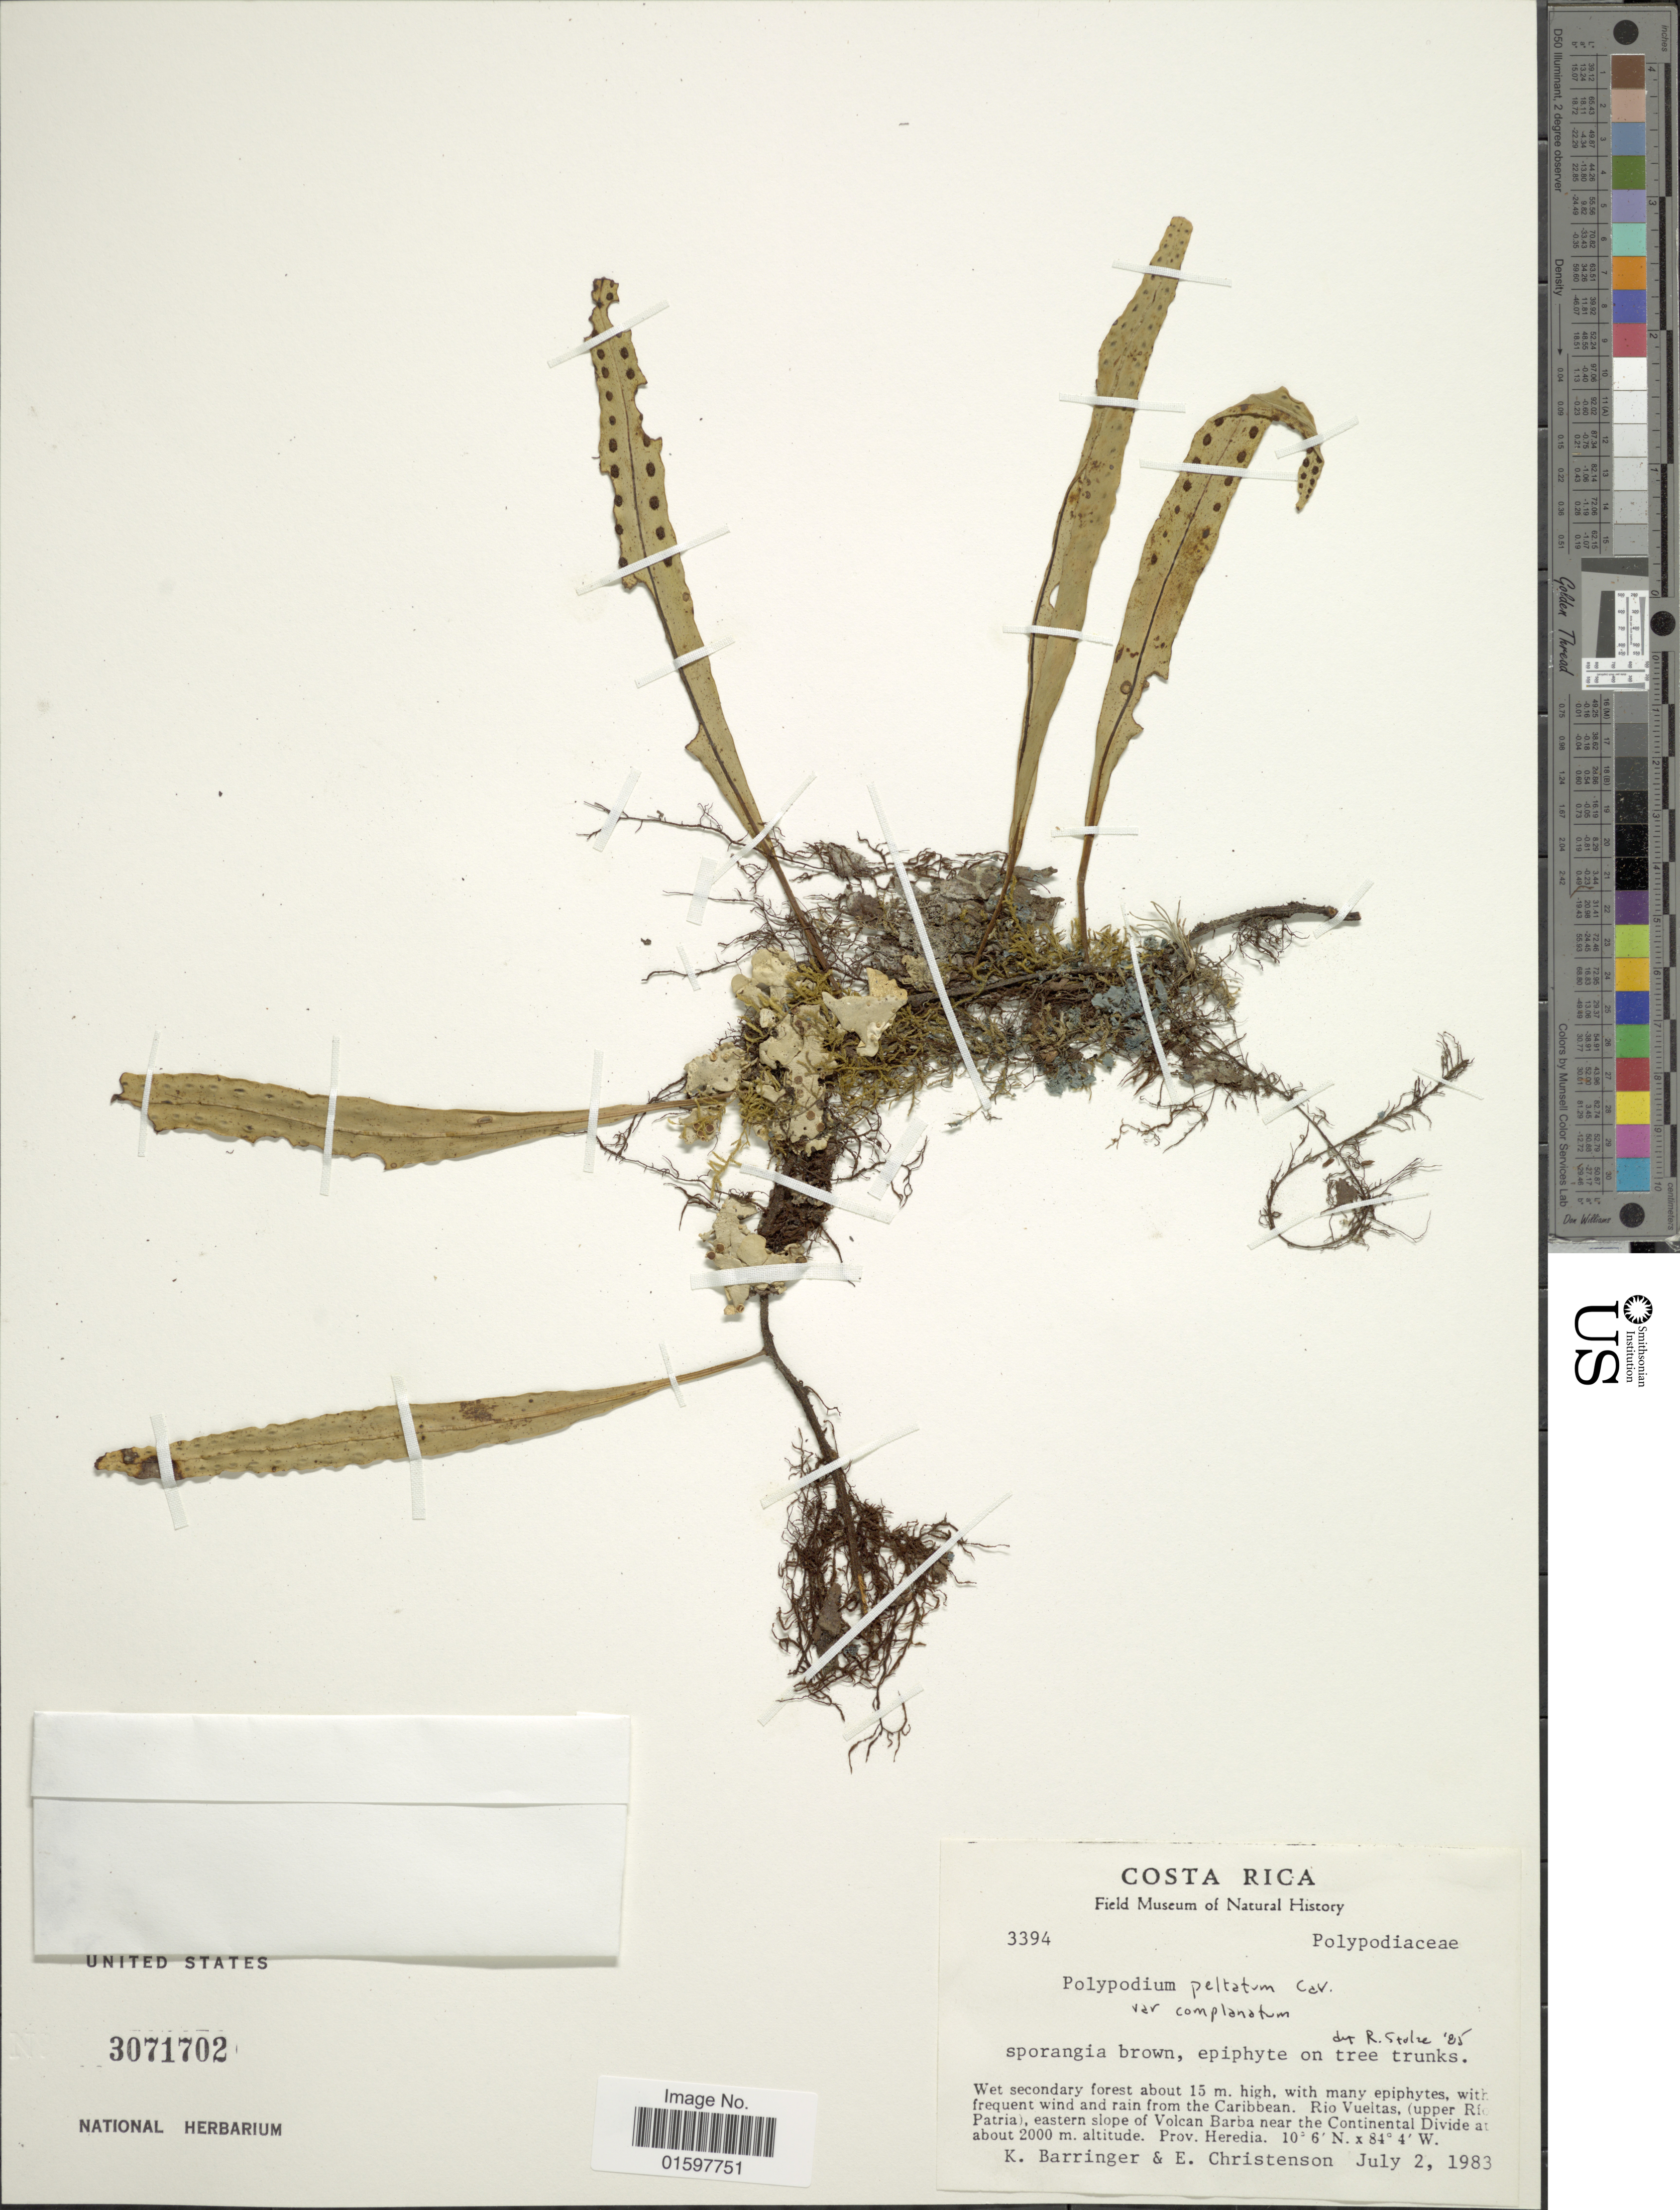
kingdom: Plantae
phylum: Tracheophyta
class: Polypodiopsida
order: Polypodiales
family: Polypodiaceae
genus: Pleopeltis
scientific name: Pleopeltis macrocarpa var. complanata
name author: (Weath.) Lellinger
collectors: K. Barringer & E. Christenson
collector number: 3394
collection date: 1983-07-02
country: Costa Rica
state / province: Heredia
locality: Rio Vueltas, (upper Rio Patria), eastern slope of Volcan Barba near the Continental Divide.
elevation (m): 2000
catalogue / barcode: US 3071702